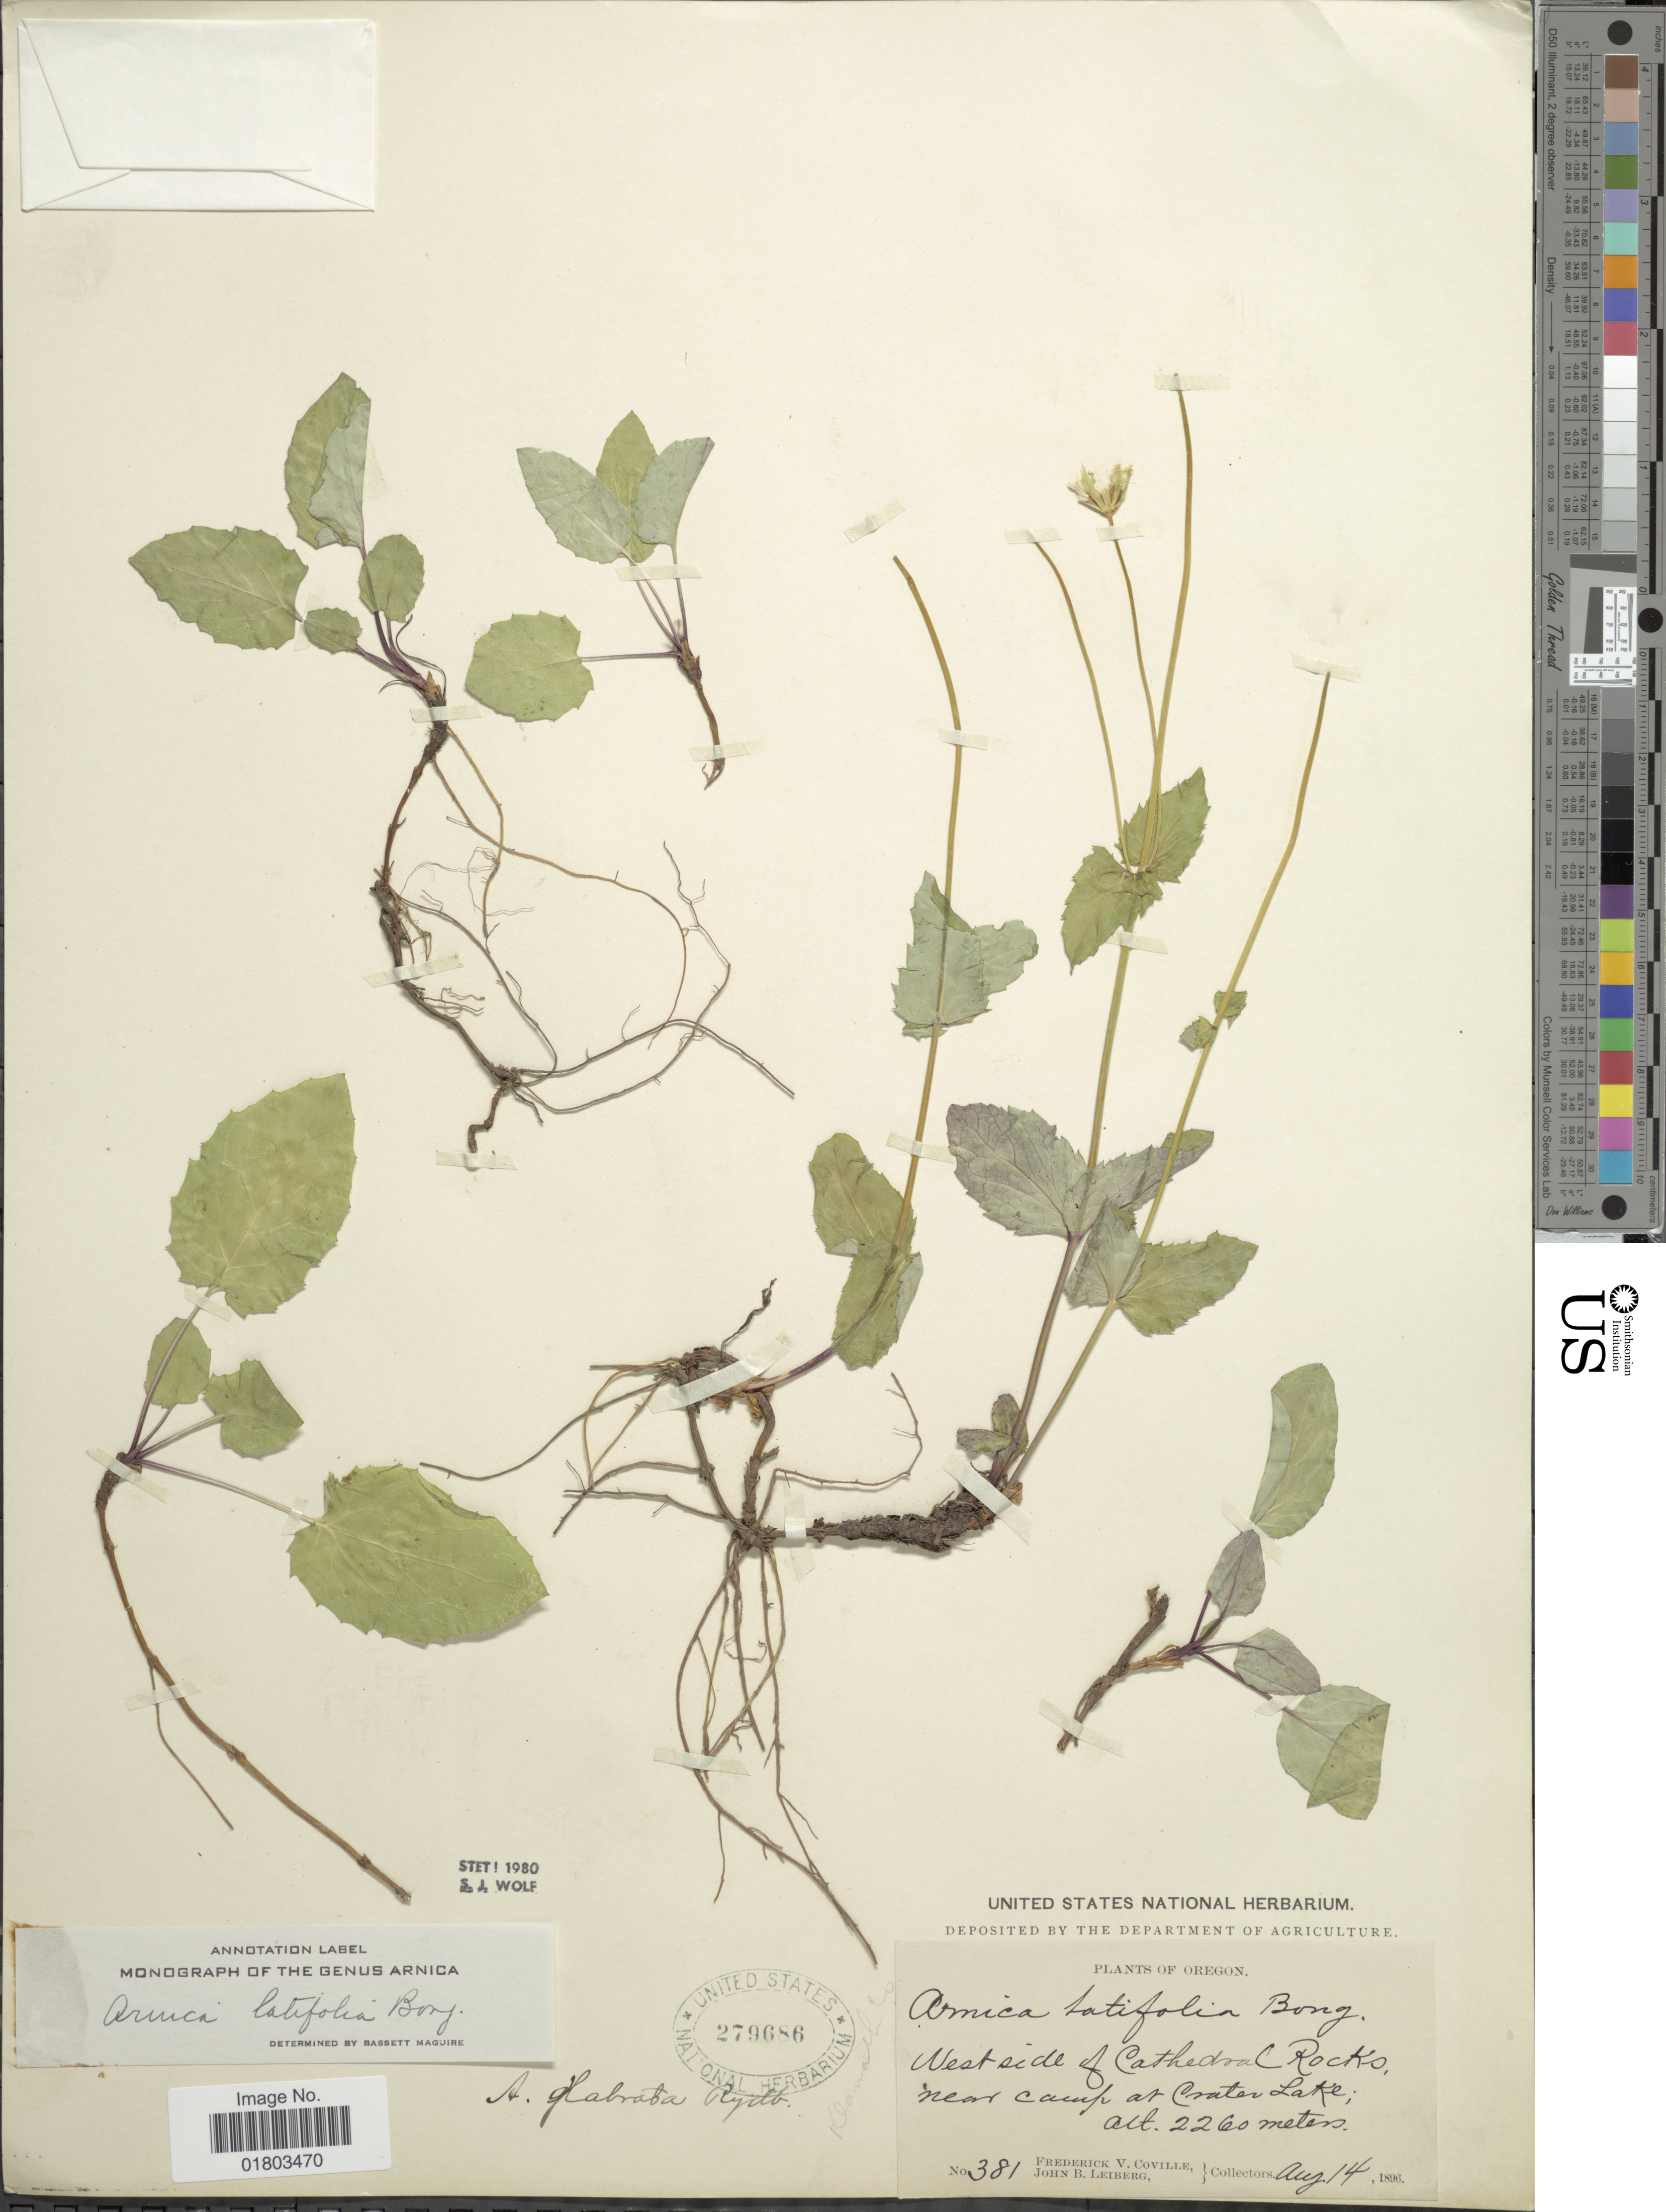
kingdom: Plantae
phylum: Tracheophyta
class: Magnoliopsida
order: Asterales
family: Asteraceae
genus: Arnica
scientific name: Arnica latifolia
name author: Bong.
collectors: F. V. Coville & J. B. Leiberg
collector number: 381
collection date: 1896-08-14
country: United States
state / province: Oregon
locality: West side of Cathedral Rocks, near camp ar Crater Lake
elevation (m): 2260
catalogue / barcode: US 279686